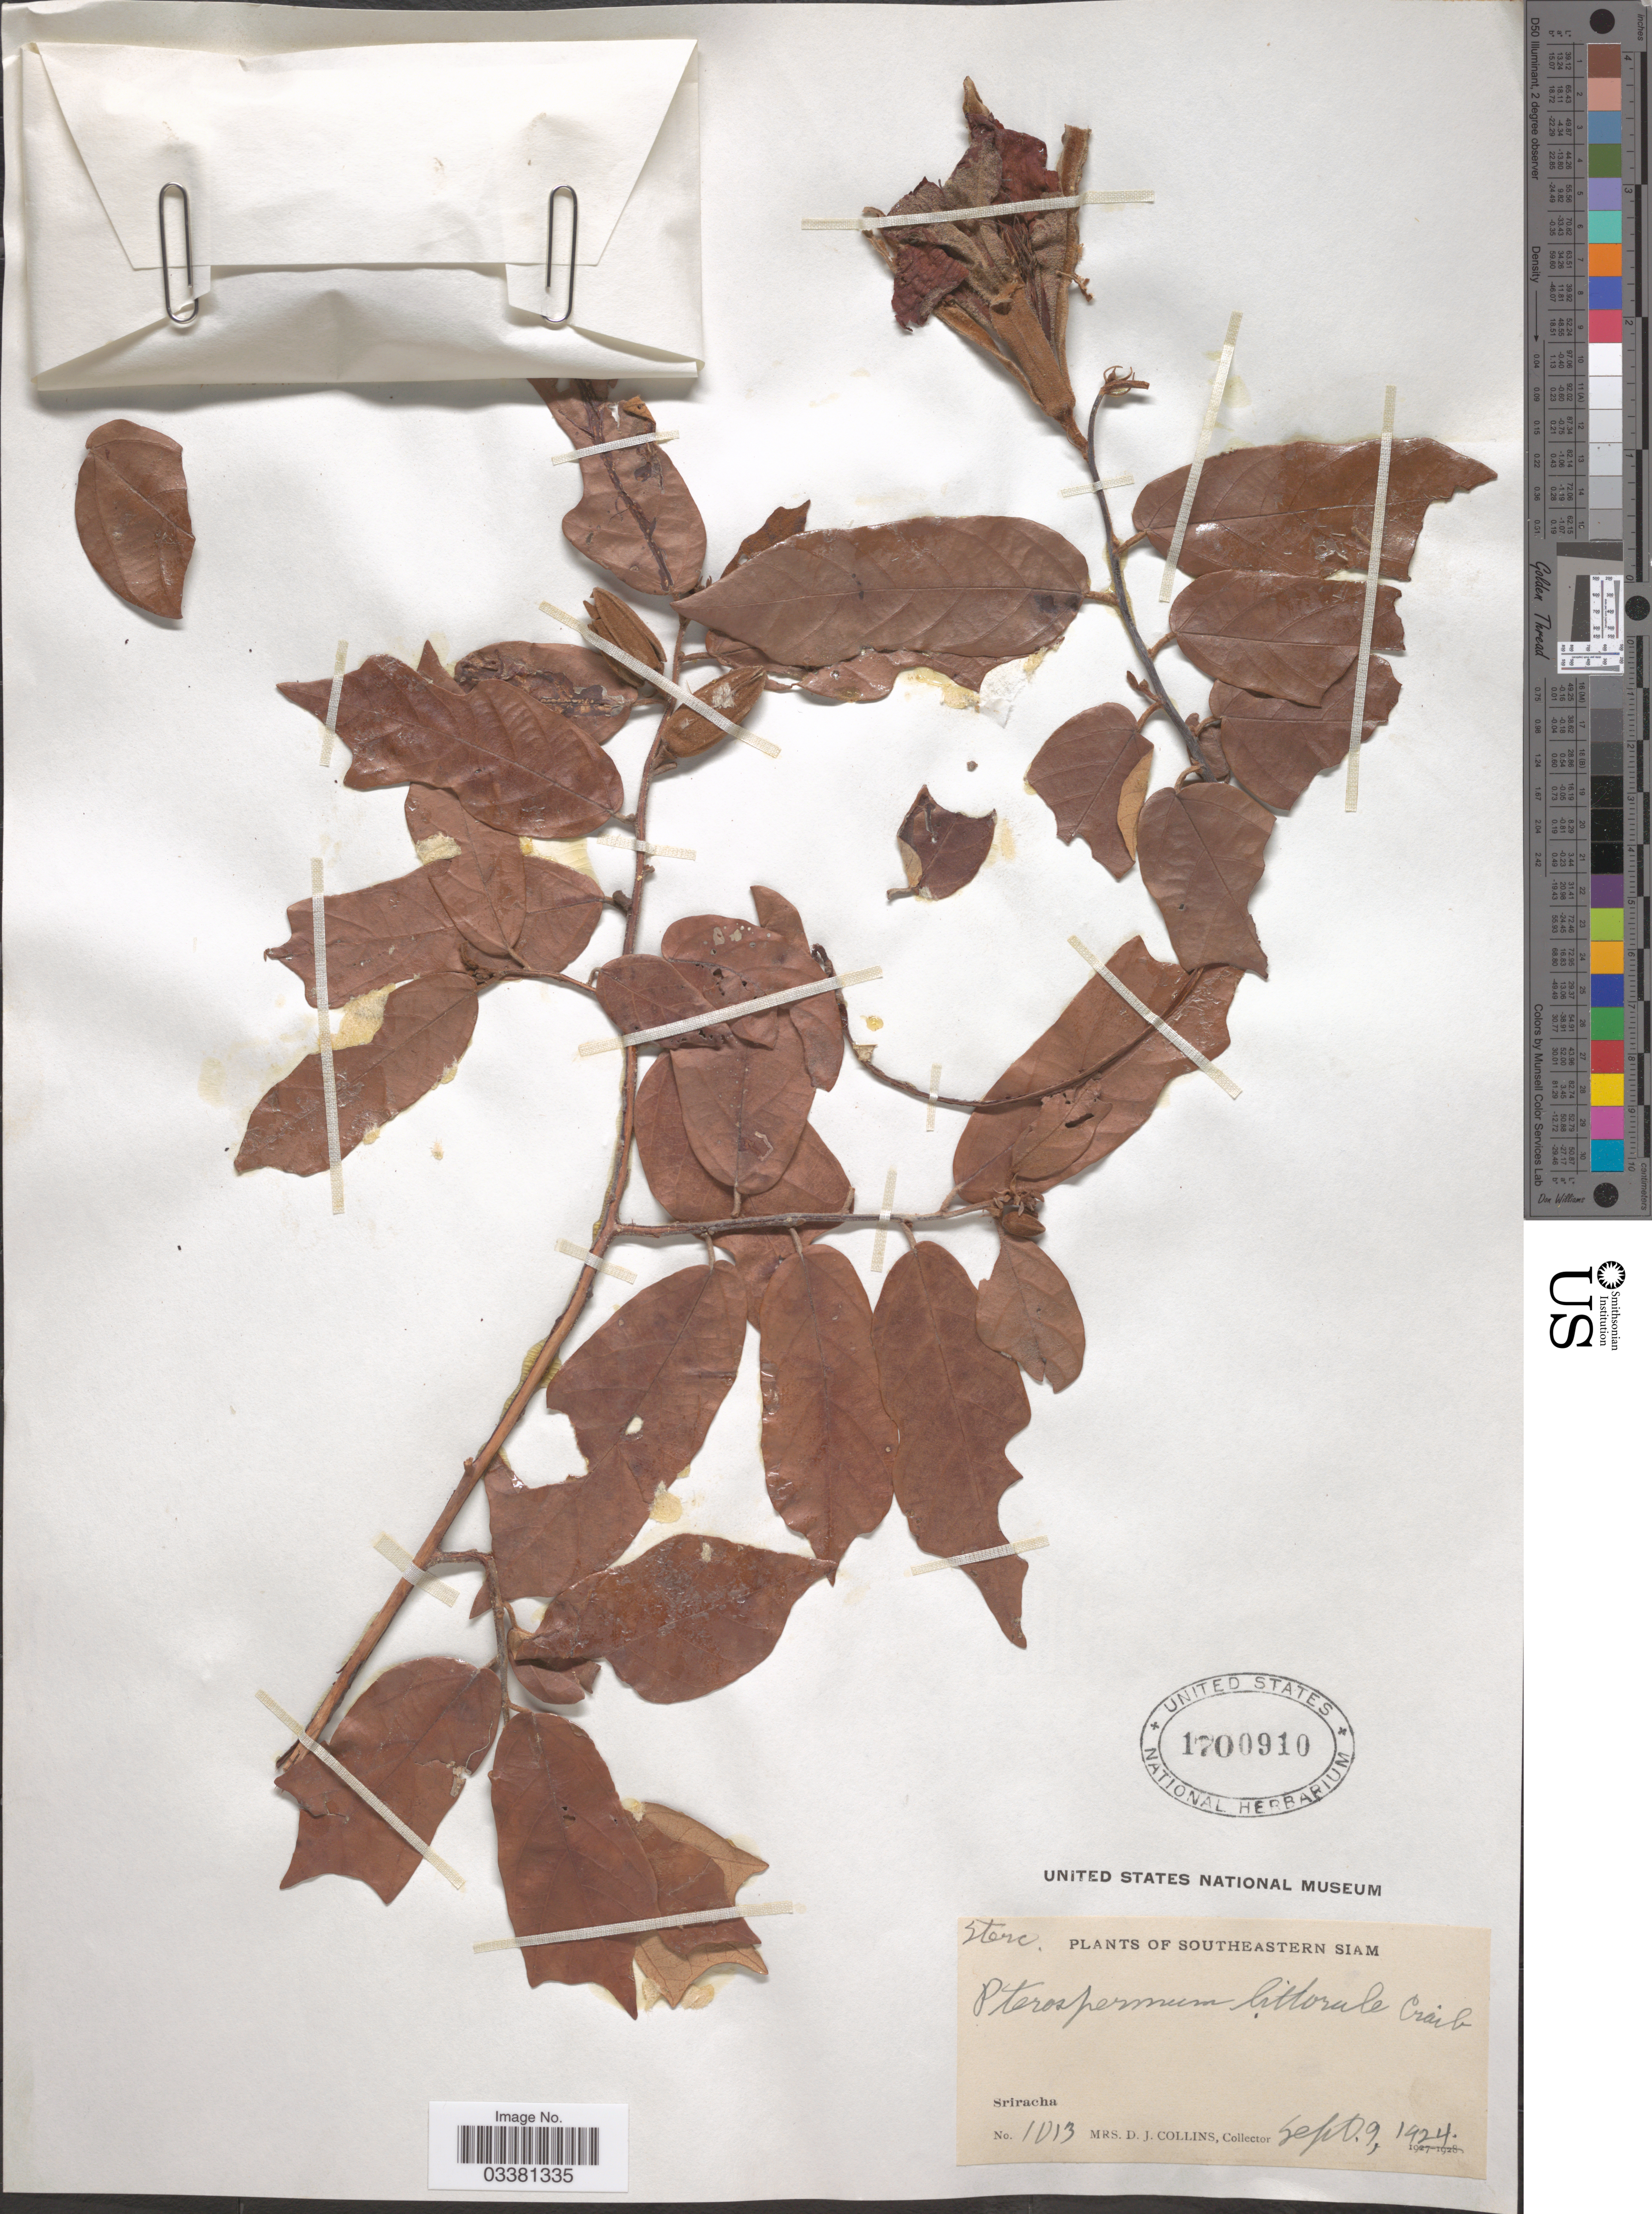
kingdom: Plantae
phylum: Tracheophyta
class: Magnoliopsida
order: Malvales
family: Malvaceae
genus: Pterospermum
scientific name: Pterospermum littorale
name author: Craib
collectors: Mrs. D. J. Collins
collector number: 1013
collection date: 1924-09-09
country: Thailand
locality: Southeastern Siam. Sriracha.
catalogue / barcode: US 1700910